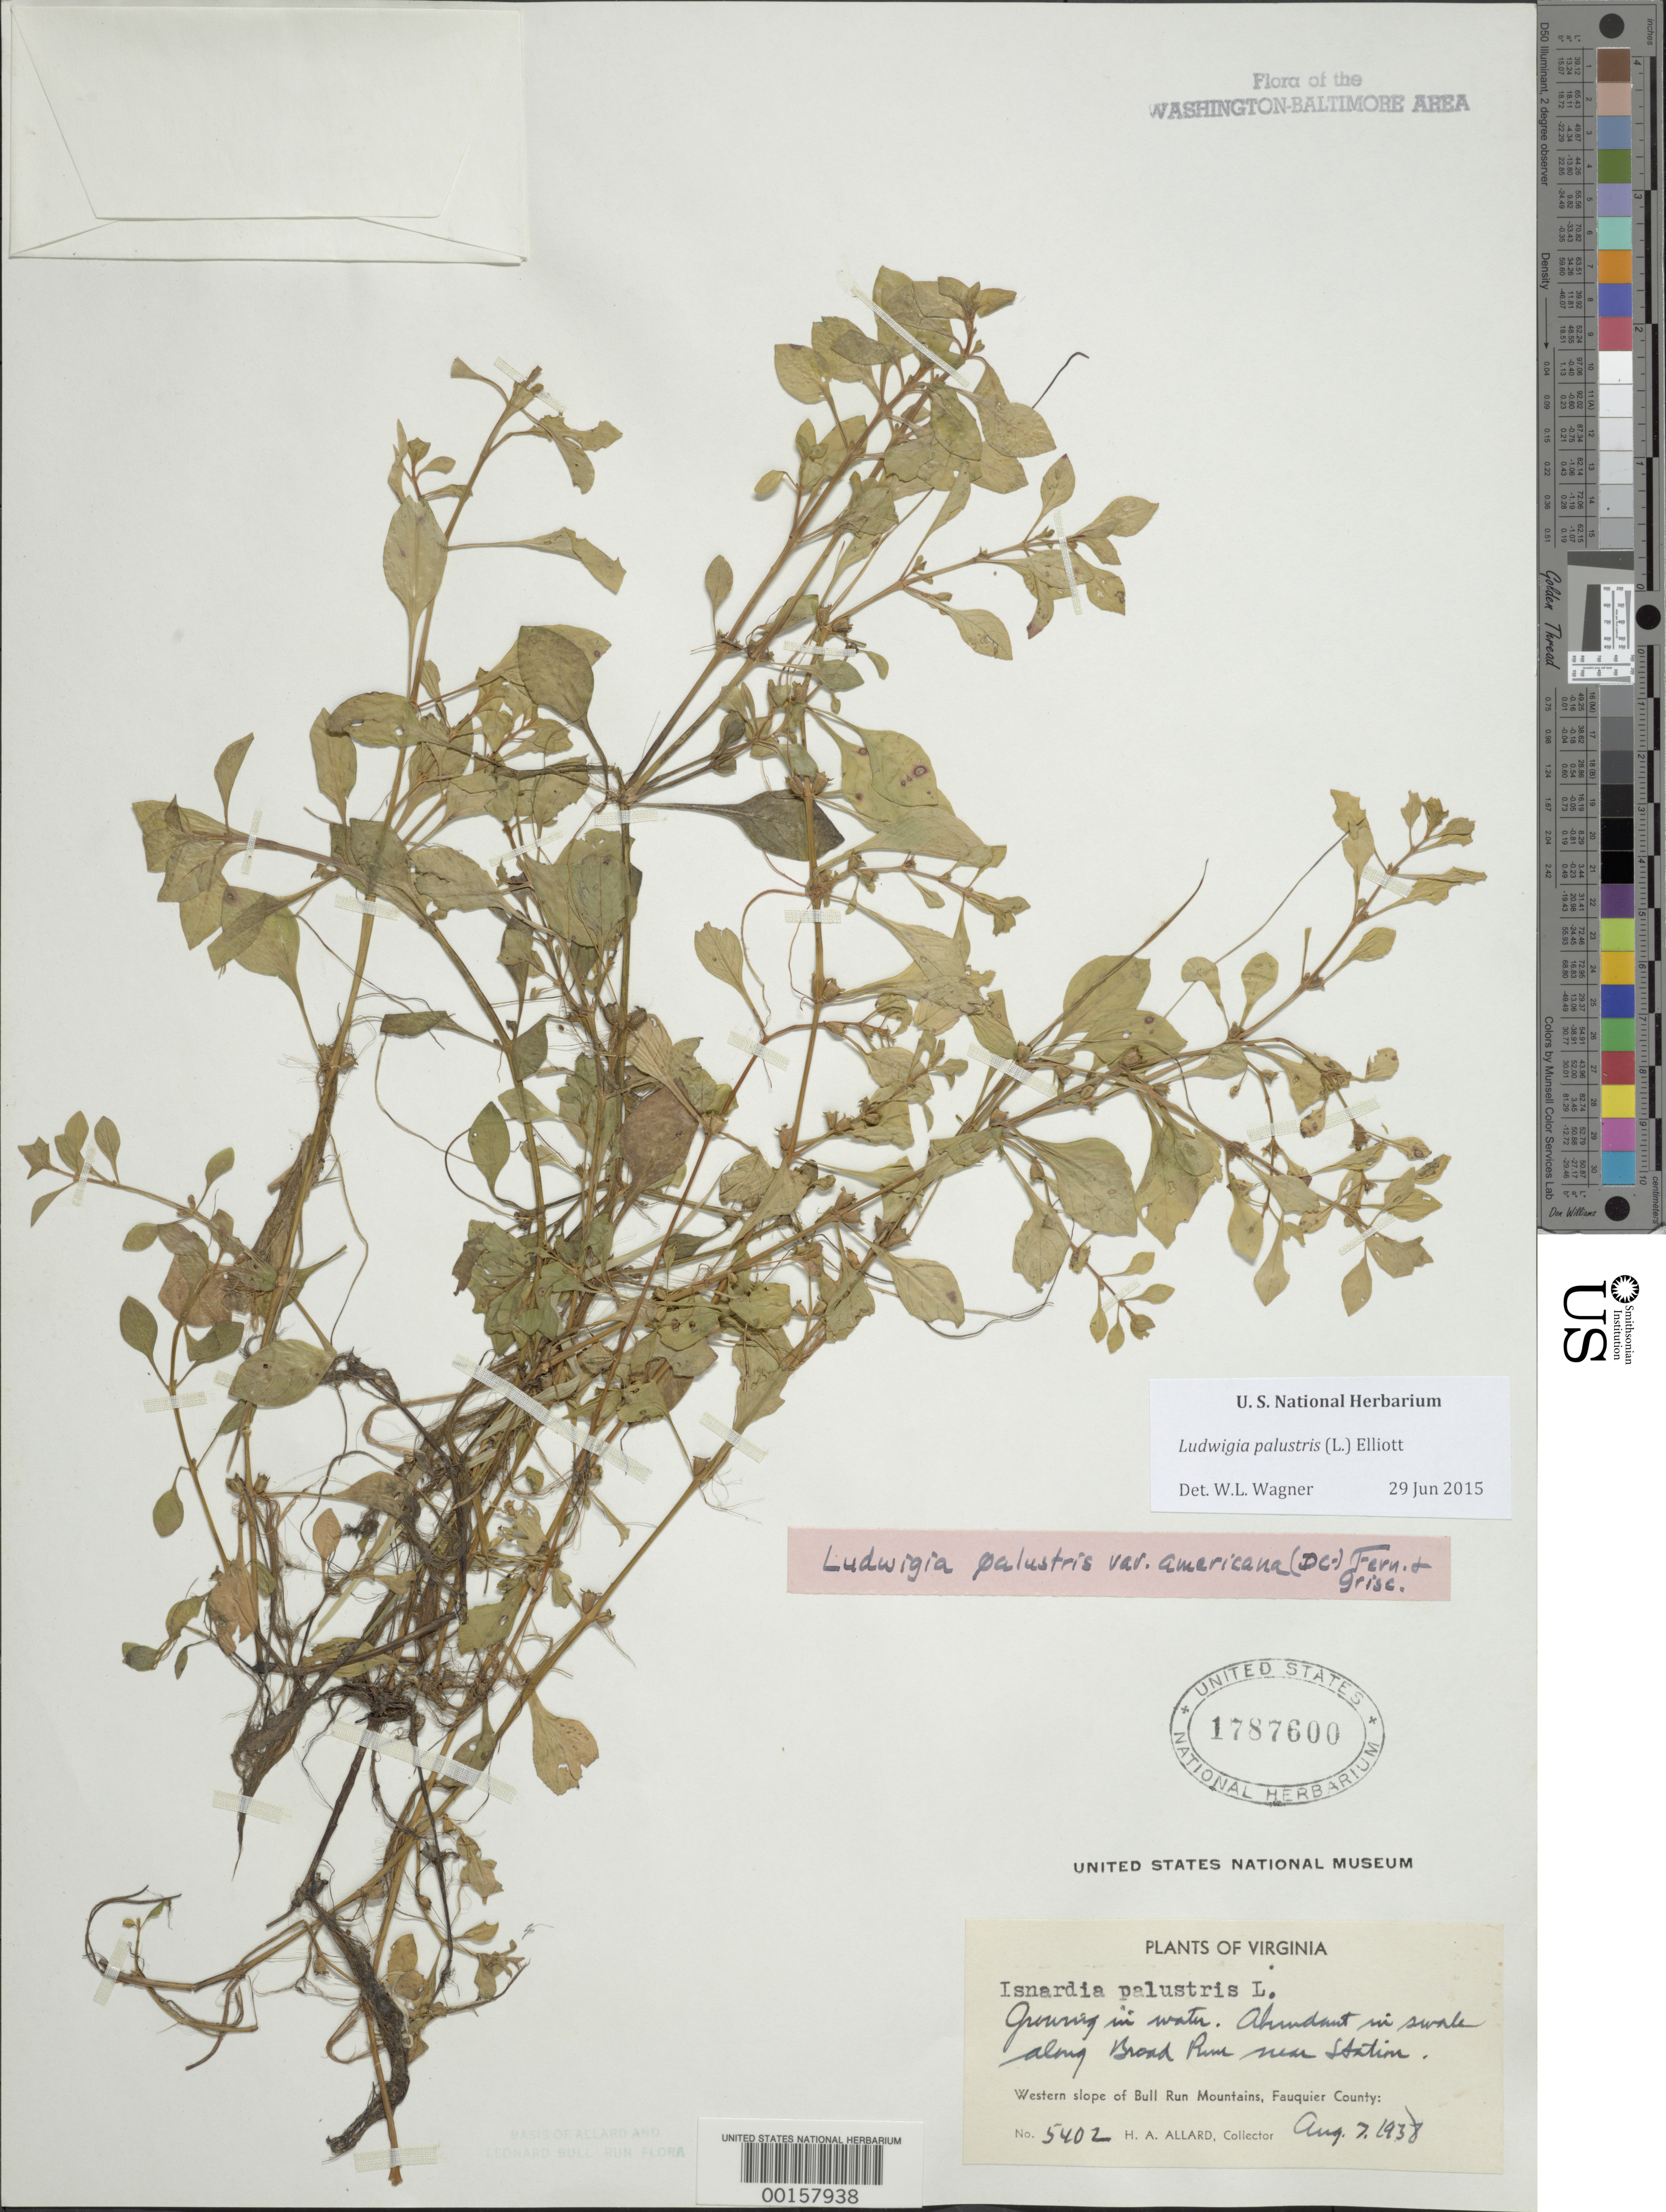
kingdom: Plantae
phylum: Tracheophyta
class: Magnoliopsida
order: Myrtales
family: Onagraceae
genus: Ludwigia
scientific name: Ludwigia palustris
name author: (L.) Elliott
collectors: H. A. Allard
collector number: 5402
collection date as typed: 07 Aug 1938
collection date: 1938-08-07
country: United States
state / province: Virginia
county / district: Fauquier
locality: Broad Run near Station, western slope of Bull Run Mountains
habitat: Water, abundant in swale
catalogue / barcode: US 1787600